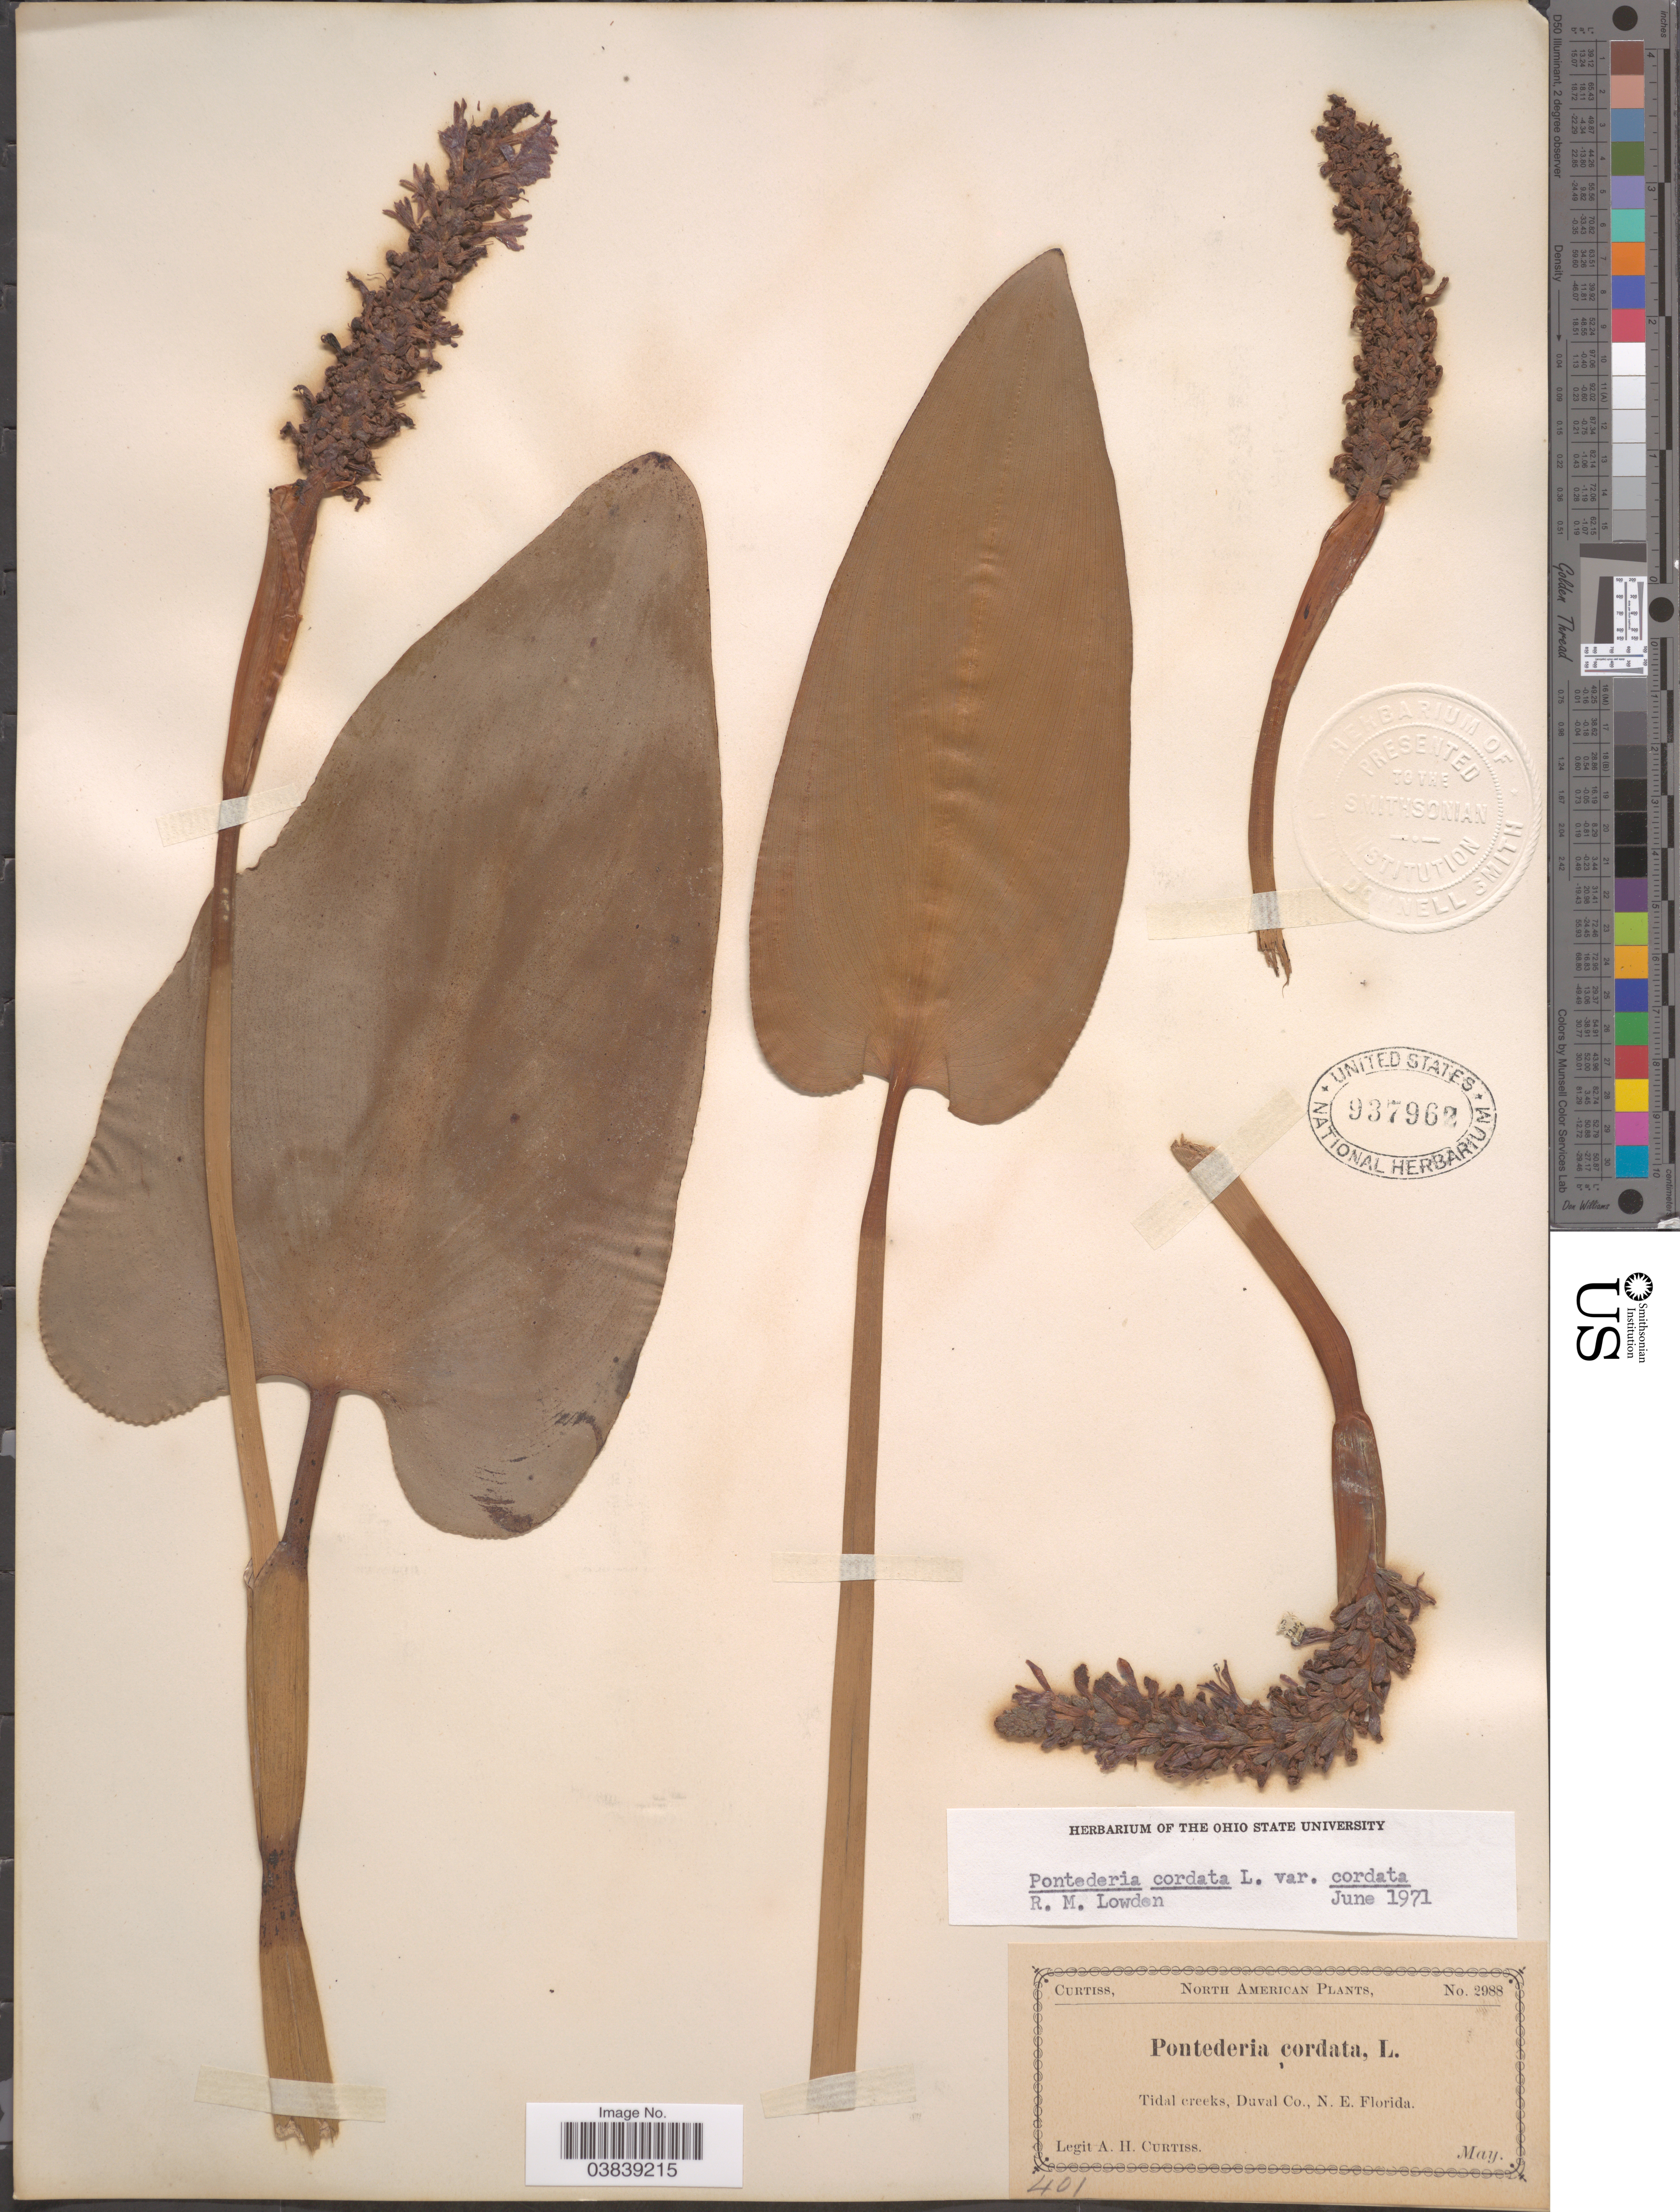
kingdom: Plantae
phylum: Tracheophyta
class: Liliopsida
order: Commelinales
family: Pontederiaceae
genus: Pontederia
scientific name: Pontederia cordata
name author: L.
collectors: A. H. Curtiss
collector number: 2988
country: United States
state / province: Florida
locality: Tidal creeks, Duval Co., N.E. Florida.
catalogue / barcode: US 937692